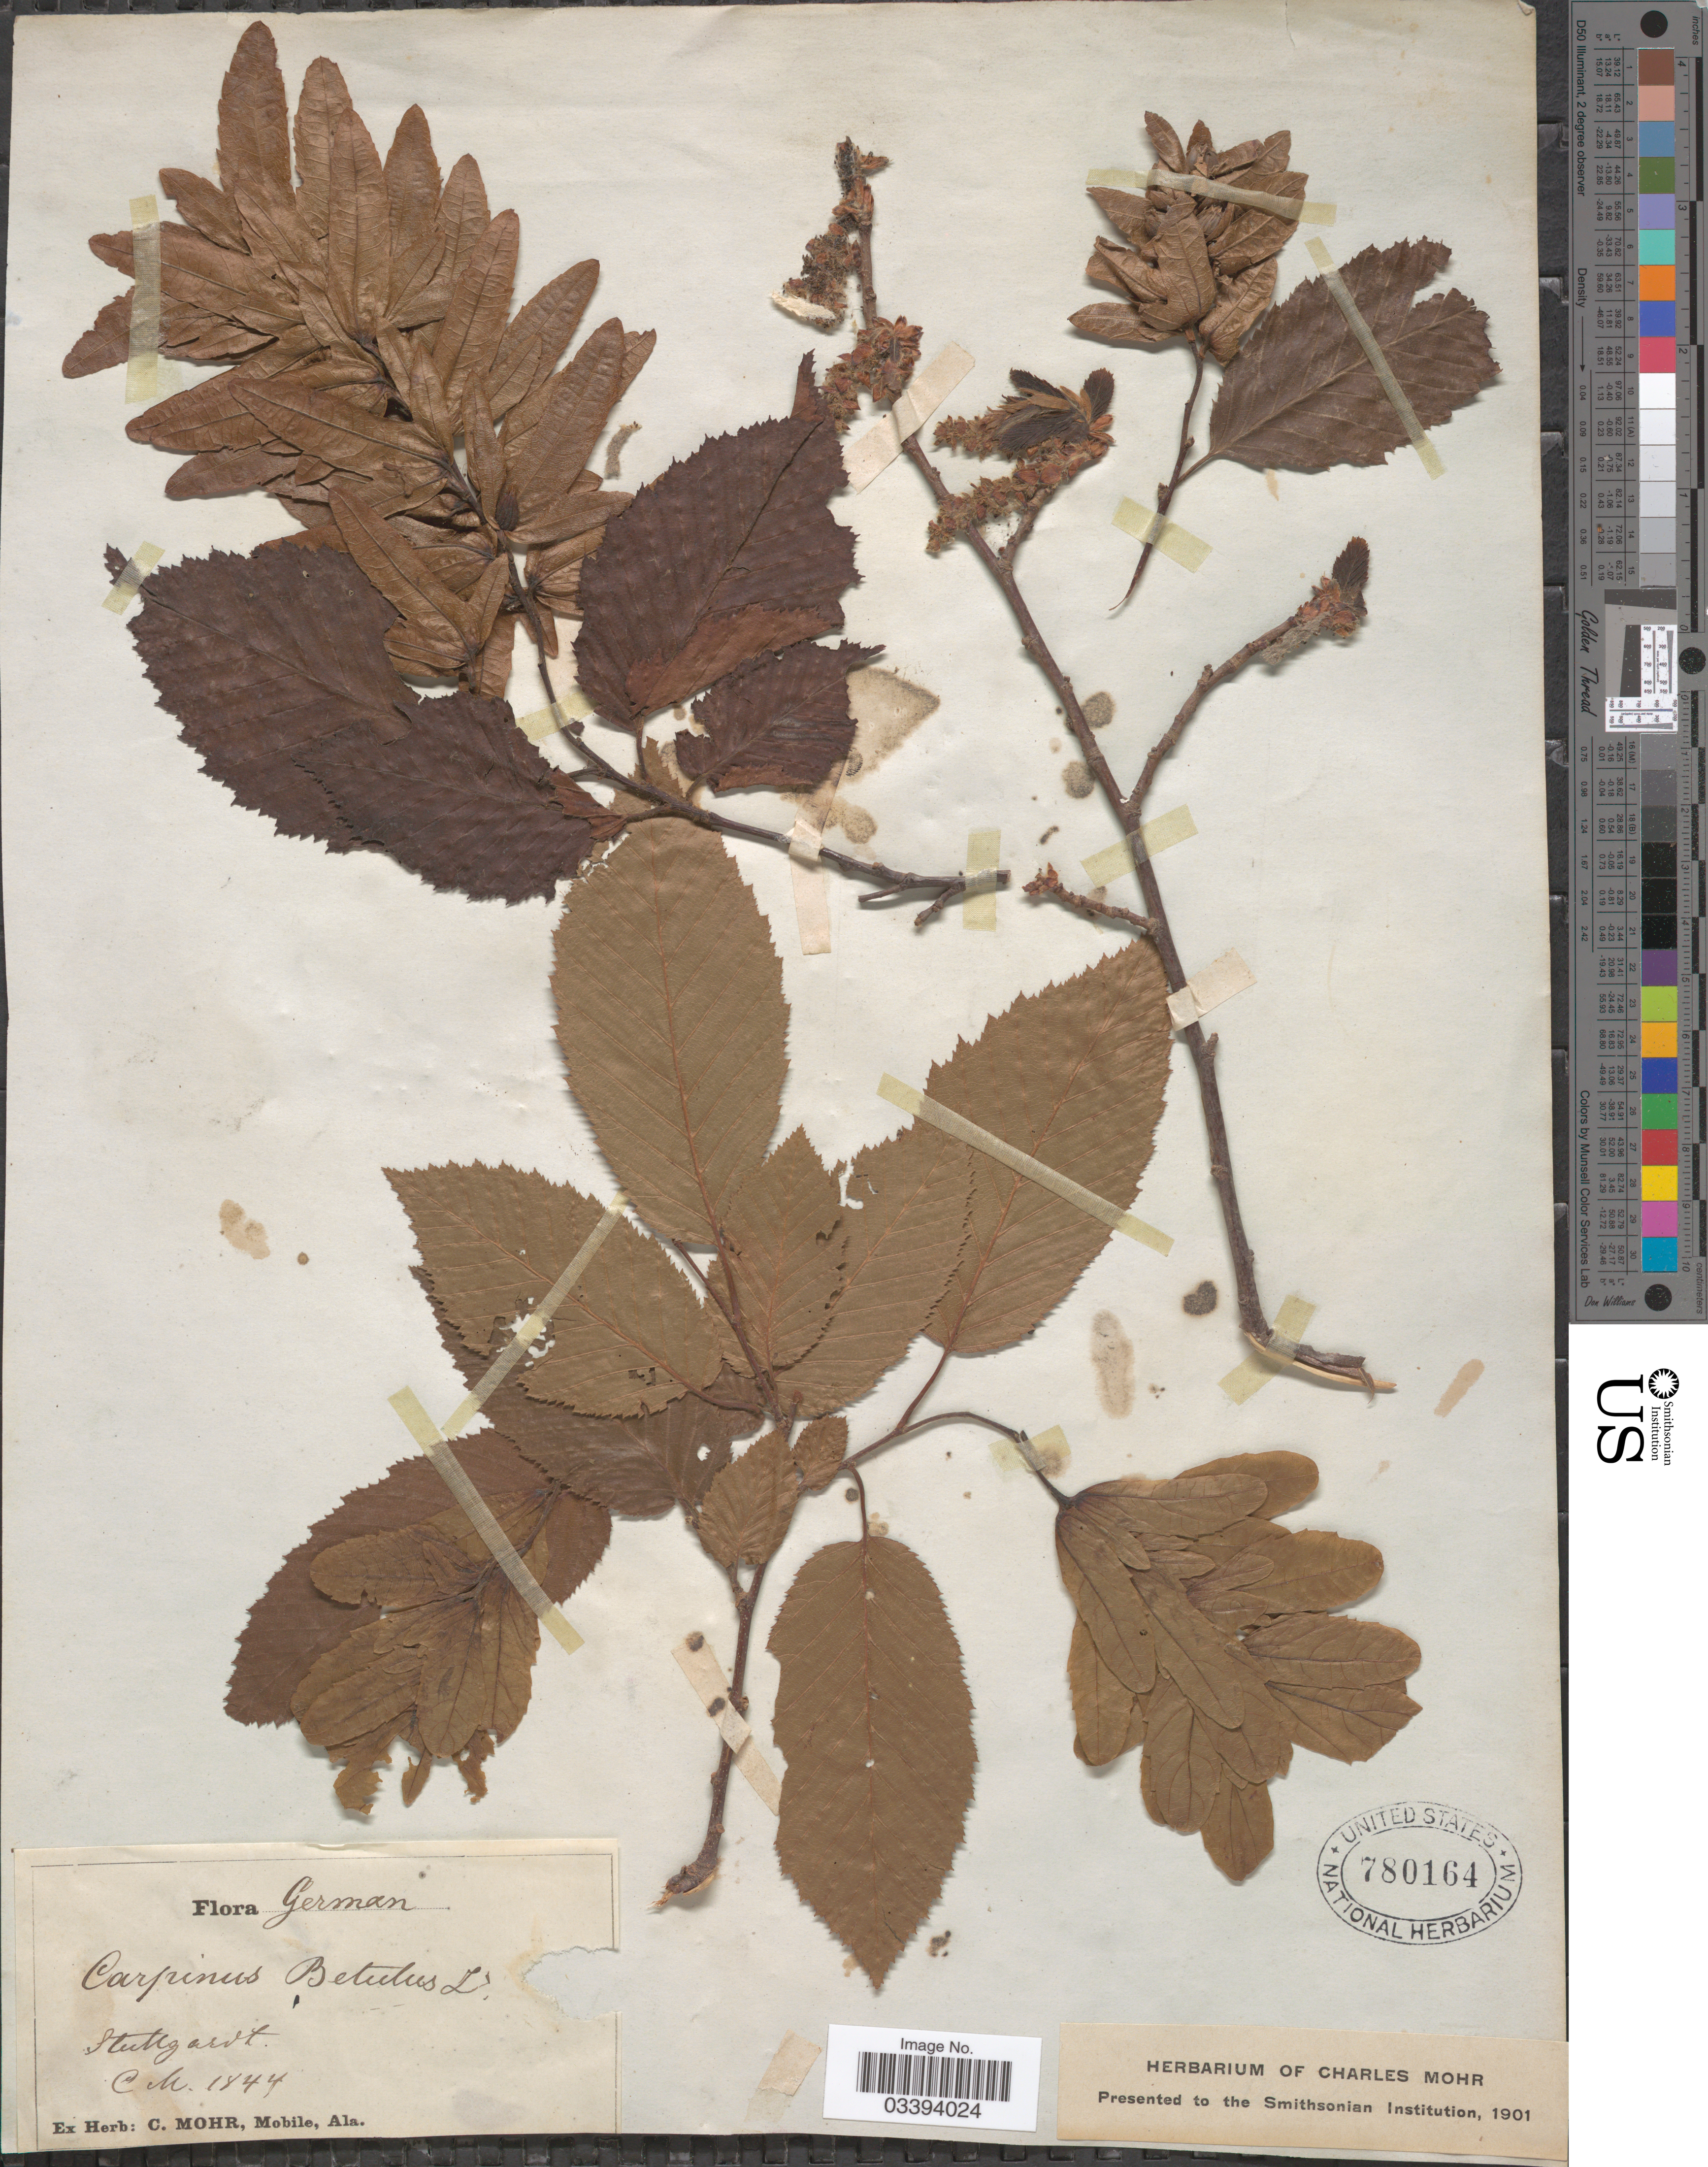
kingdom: Plantae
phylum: Tracheophyta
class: Magnoliopsida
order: Fagales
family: Betulaceae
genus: Carpinus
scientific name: Carpinus betulus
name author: L.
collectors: C. T. Mohr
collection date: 1844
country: Germany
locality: Stuttgardt.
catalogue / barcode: US 780164